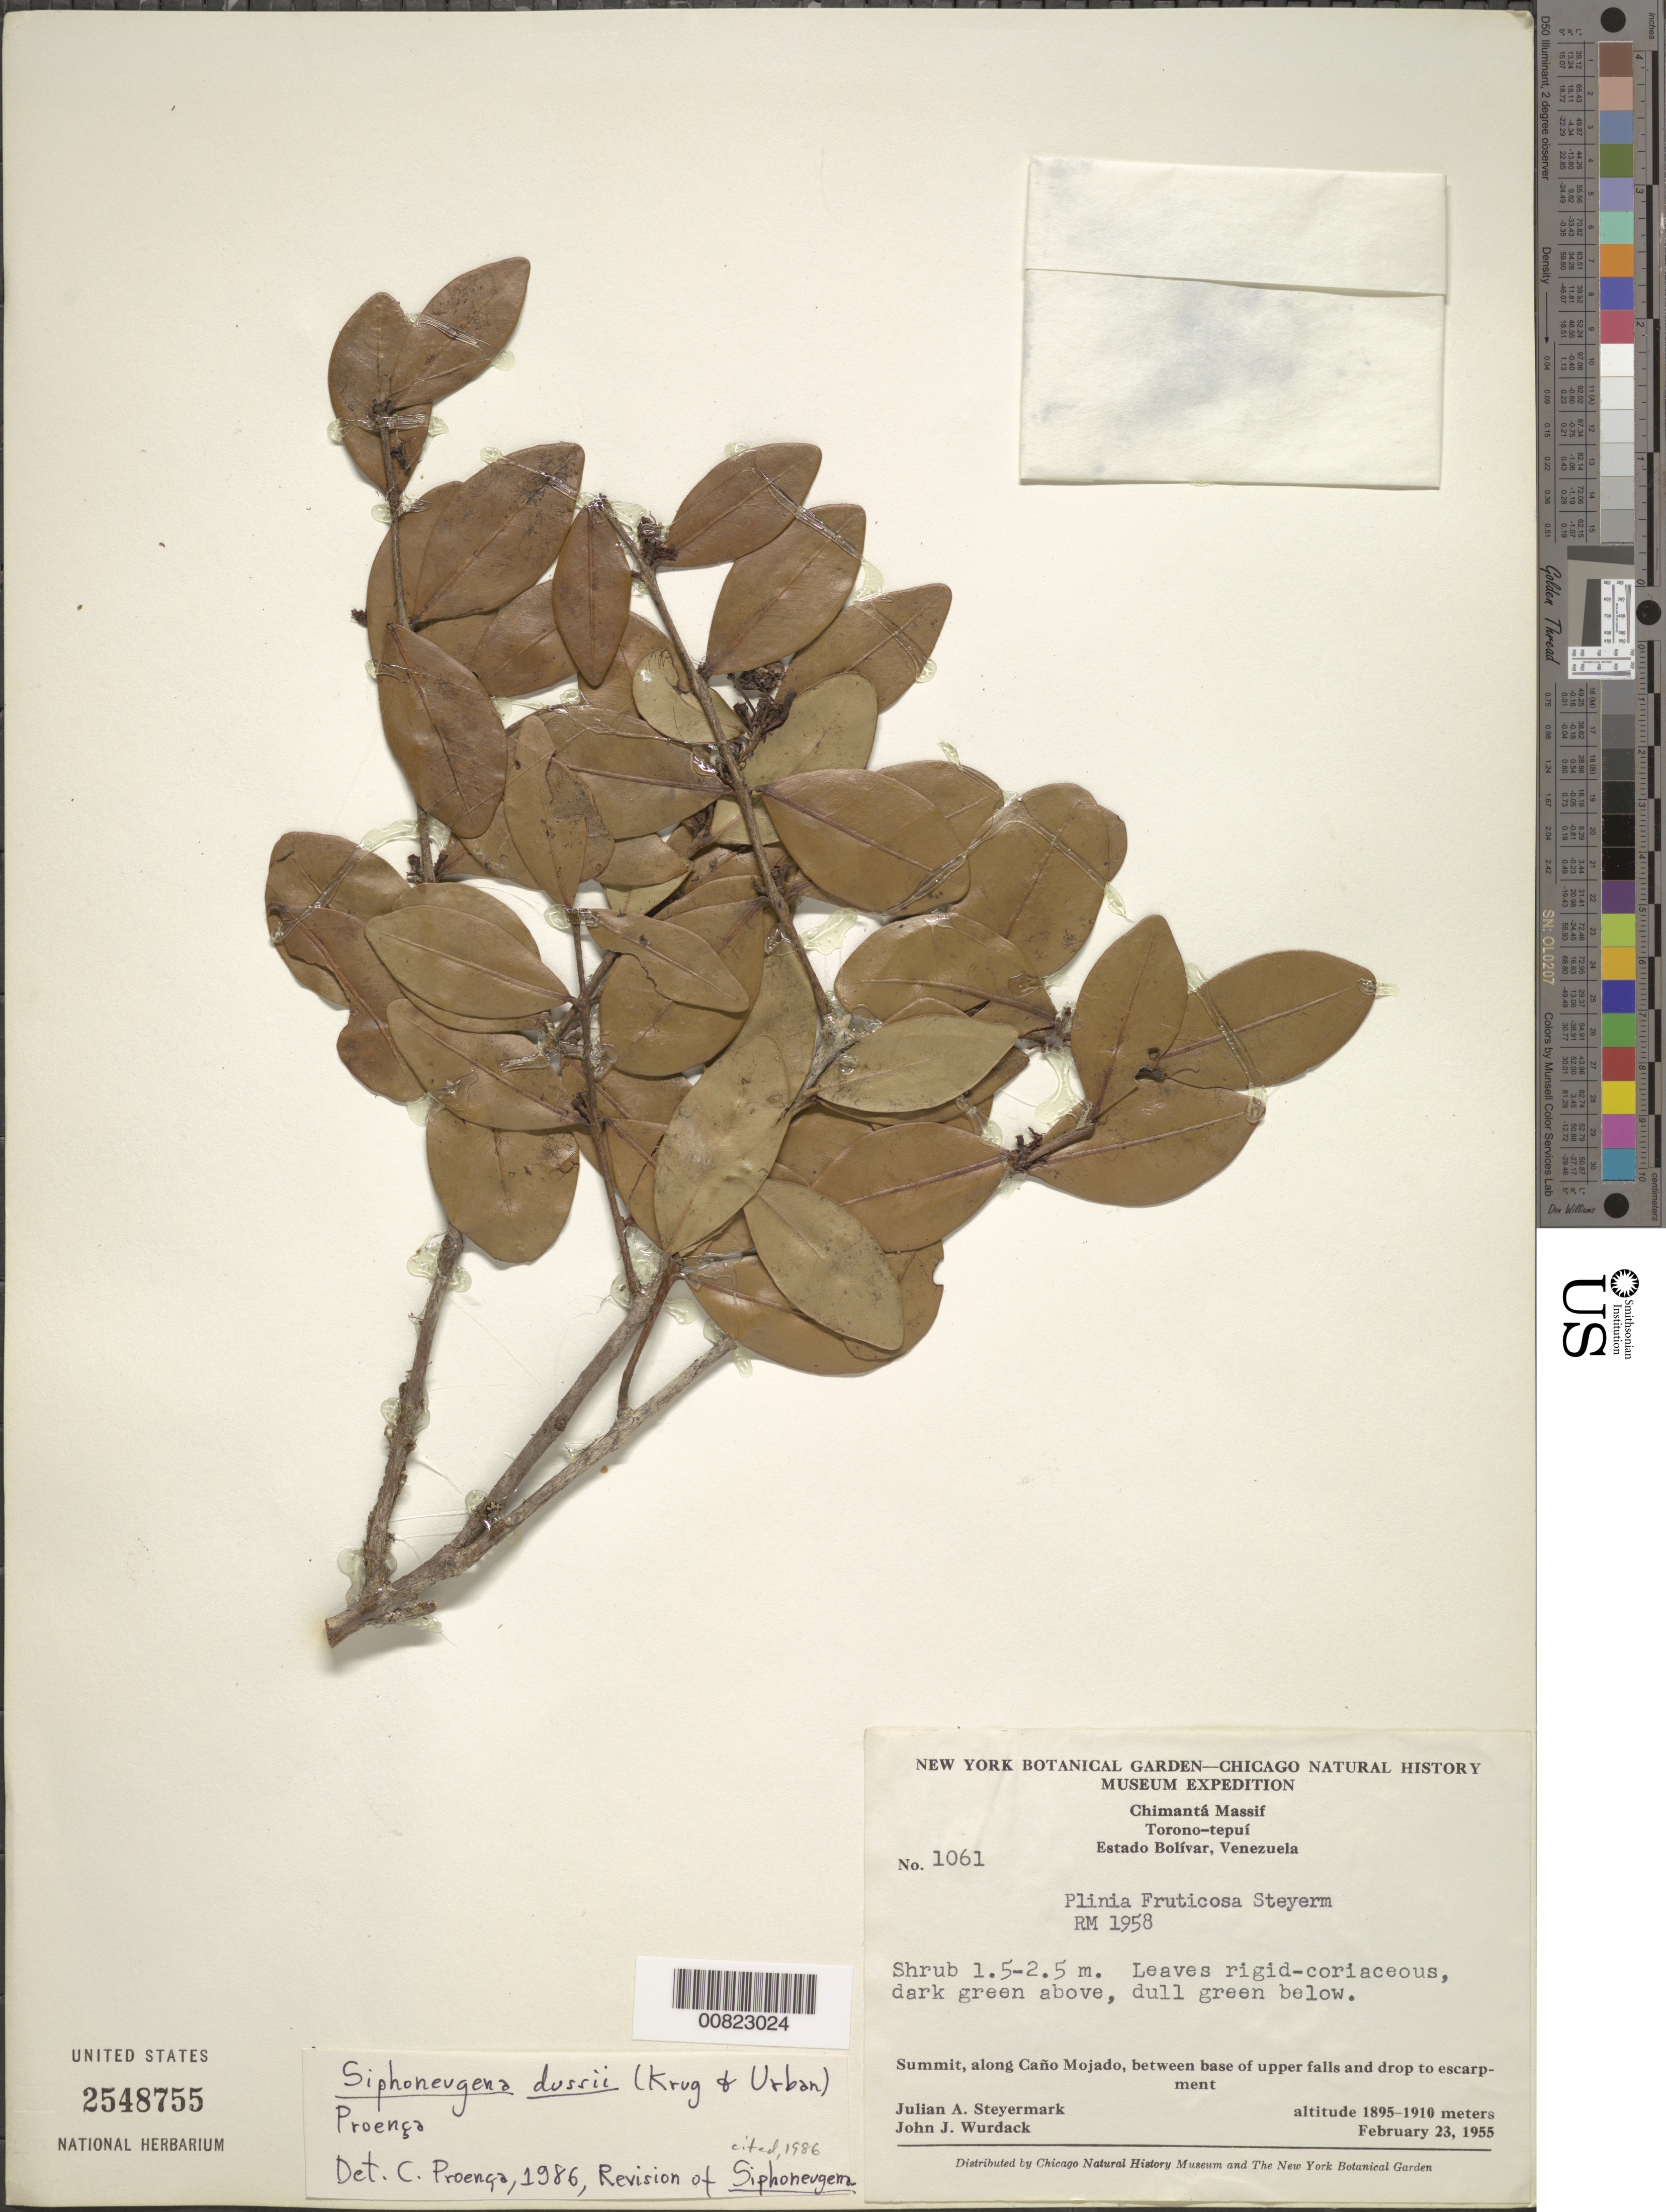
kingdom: Plantae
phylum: Tracheophyta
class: Magnoliopsida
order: Myrtales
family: Myrtaceae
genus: Siphoneugena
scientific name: Siphoneugena dussii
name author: (Krug & Urb.) Proença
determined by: Proença, C. E. B.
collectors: J. Steyermark & J. J. Wurdack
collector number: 55 1061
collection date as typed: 23-Feb-55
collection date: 1955-02-23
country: Venezuela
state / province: Bolívar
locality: Chimantá Massif, Caño Mojado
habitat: Summit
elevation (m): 1895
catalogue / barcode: US 2548755